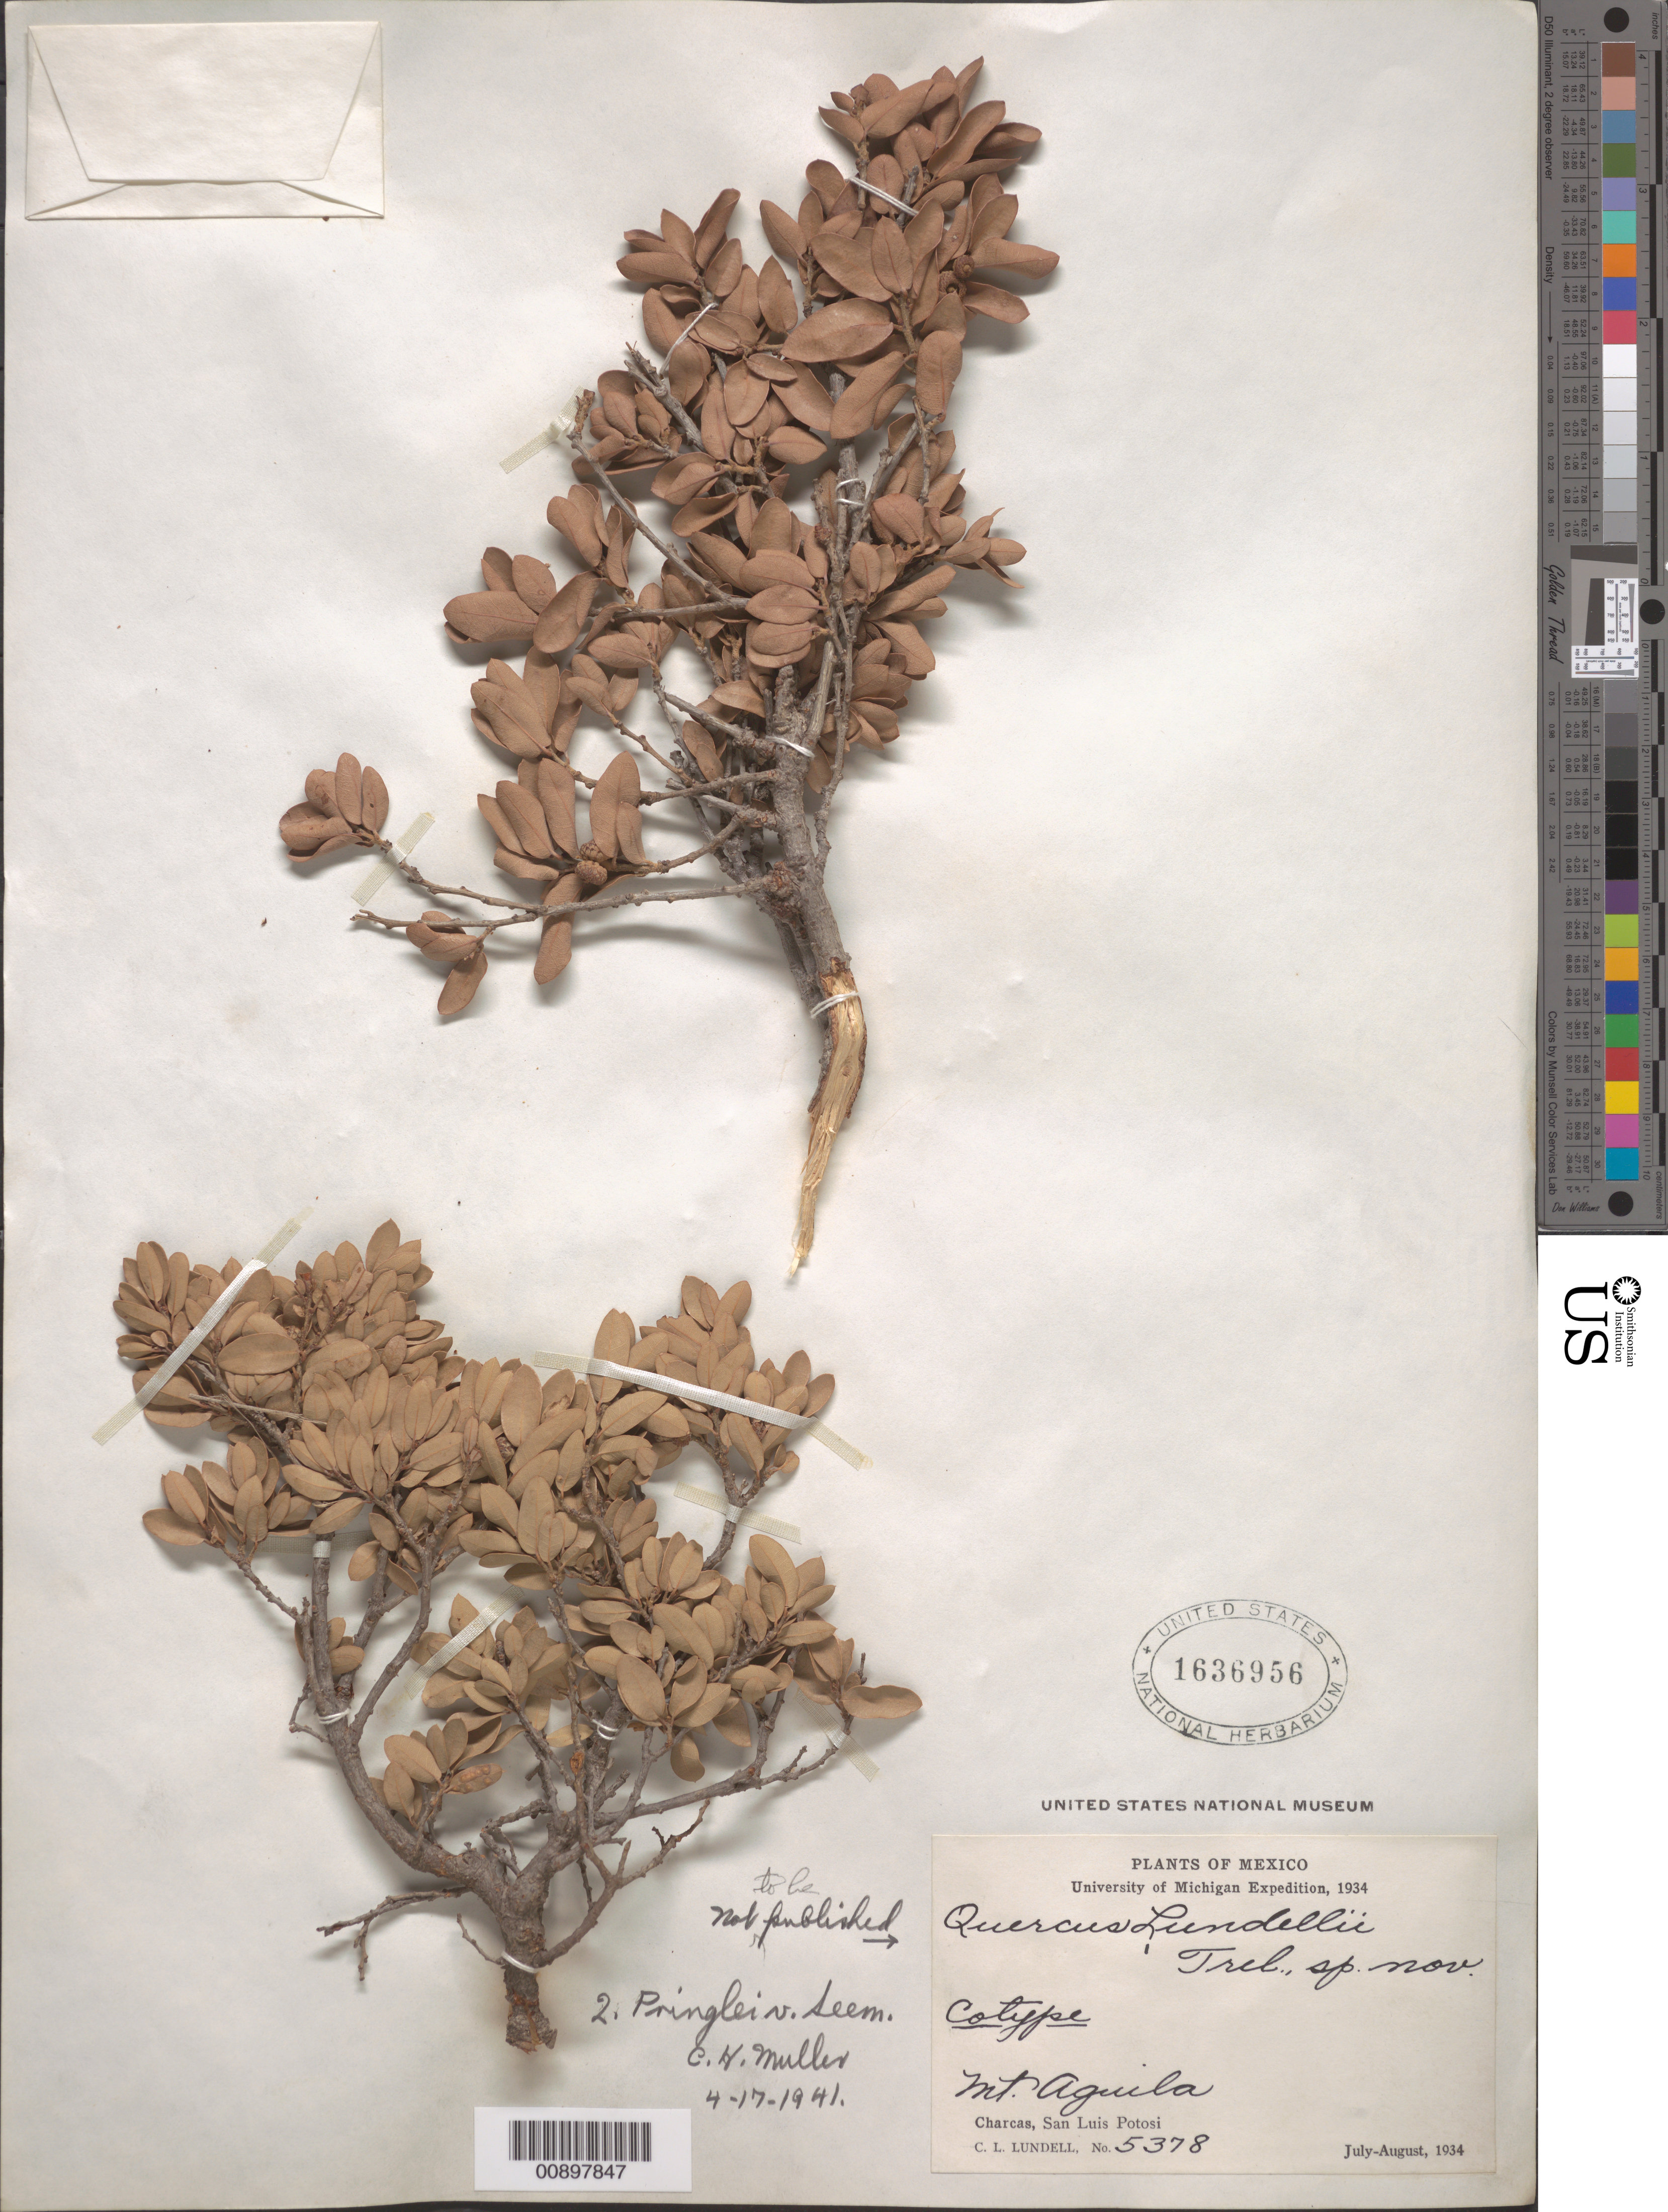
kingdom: Plantae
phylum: Tracheophyta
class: Magnoliopsida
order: Fagales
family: Fagaceae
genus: Quercus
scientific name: Quercus pringlei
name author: Seemen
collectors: C. L. Lundell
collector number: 5378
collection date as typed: Jul 1934 to -- Aug 1934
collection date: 1934-07/1934-08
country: Mexico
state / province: San Luis Potosí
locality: Mt. Aguila. Charcas, San Luis Potosí.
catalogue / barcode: US 1636956